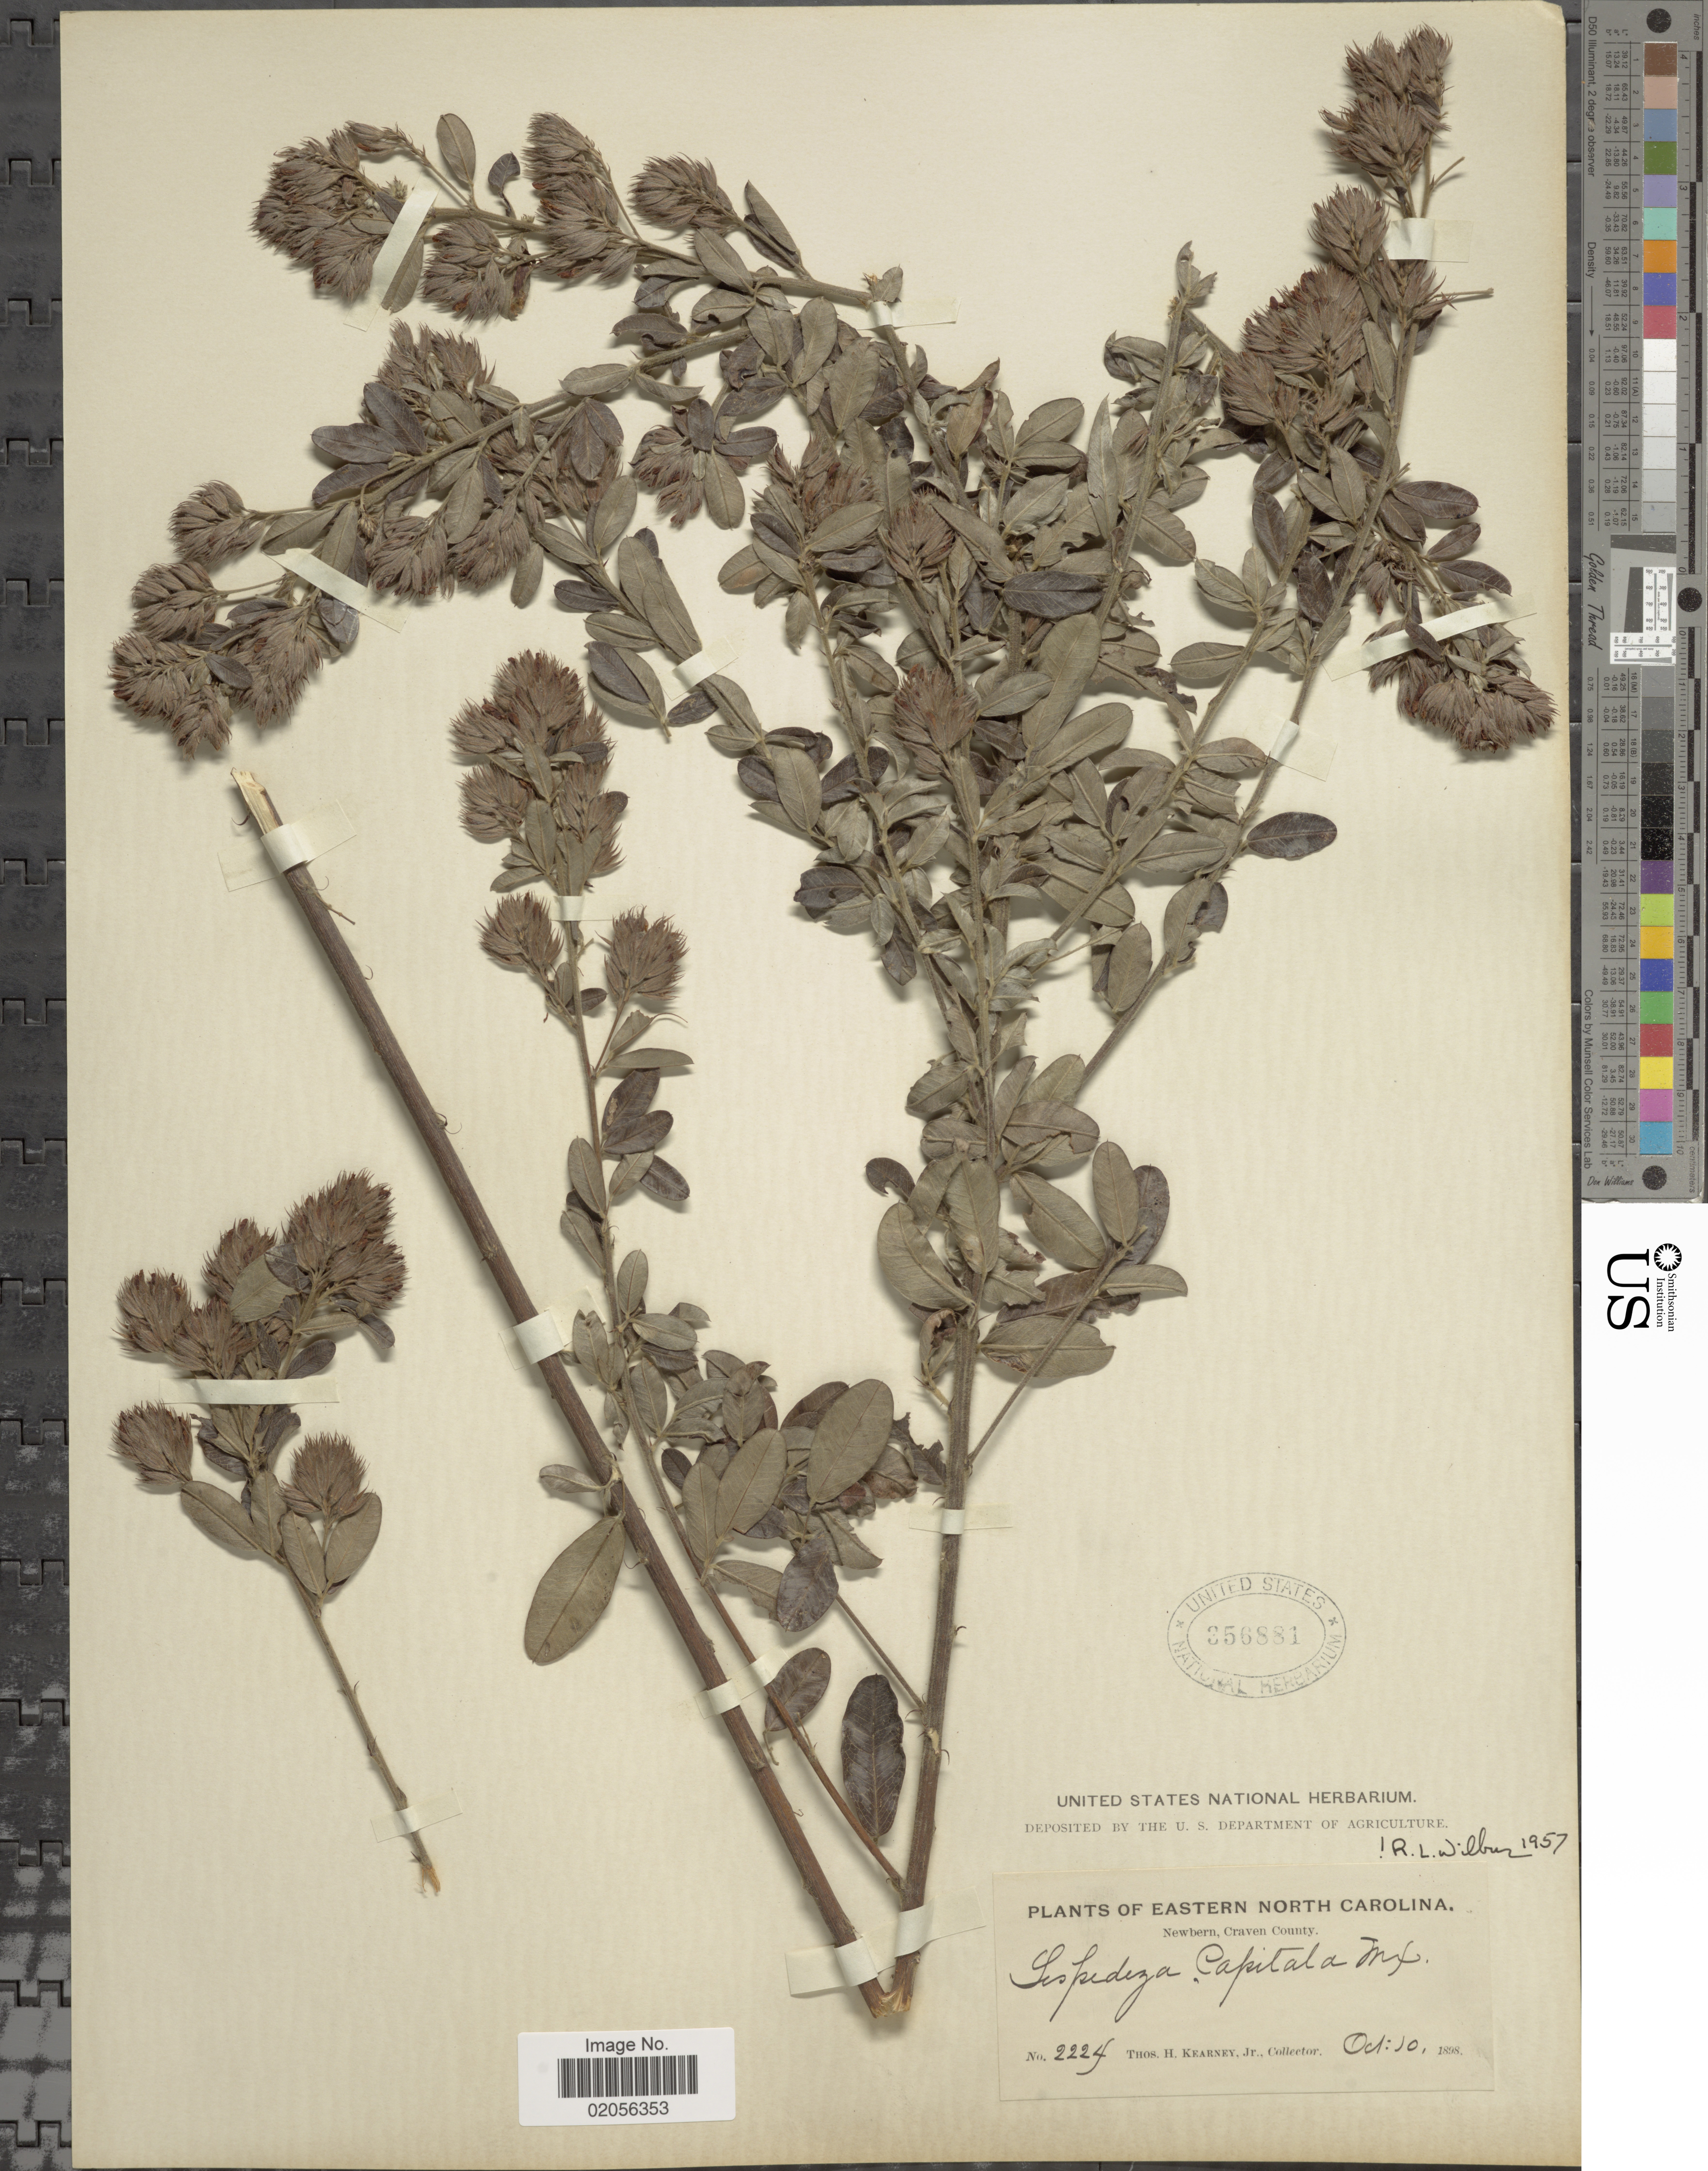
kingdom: Plantae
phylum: Tracheophyta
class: Magnoliopsida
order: Fabales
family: Fabaceae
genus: Lespedeza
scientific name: Lespedeza capitata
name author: Michx.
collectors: T. H. Kearney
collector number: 2224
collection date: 1898-10-10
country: United States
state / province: North Carolina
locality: Eastern North Carolina. Newbern, Craven County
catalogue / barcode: US 356881